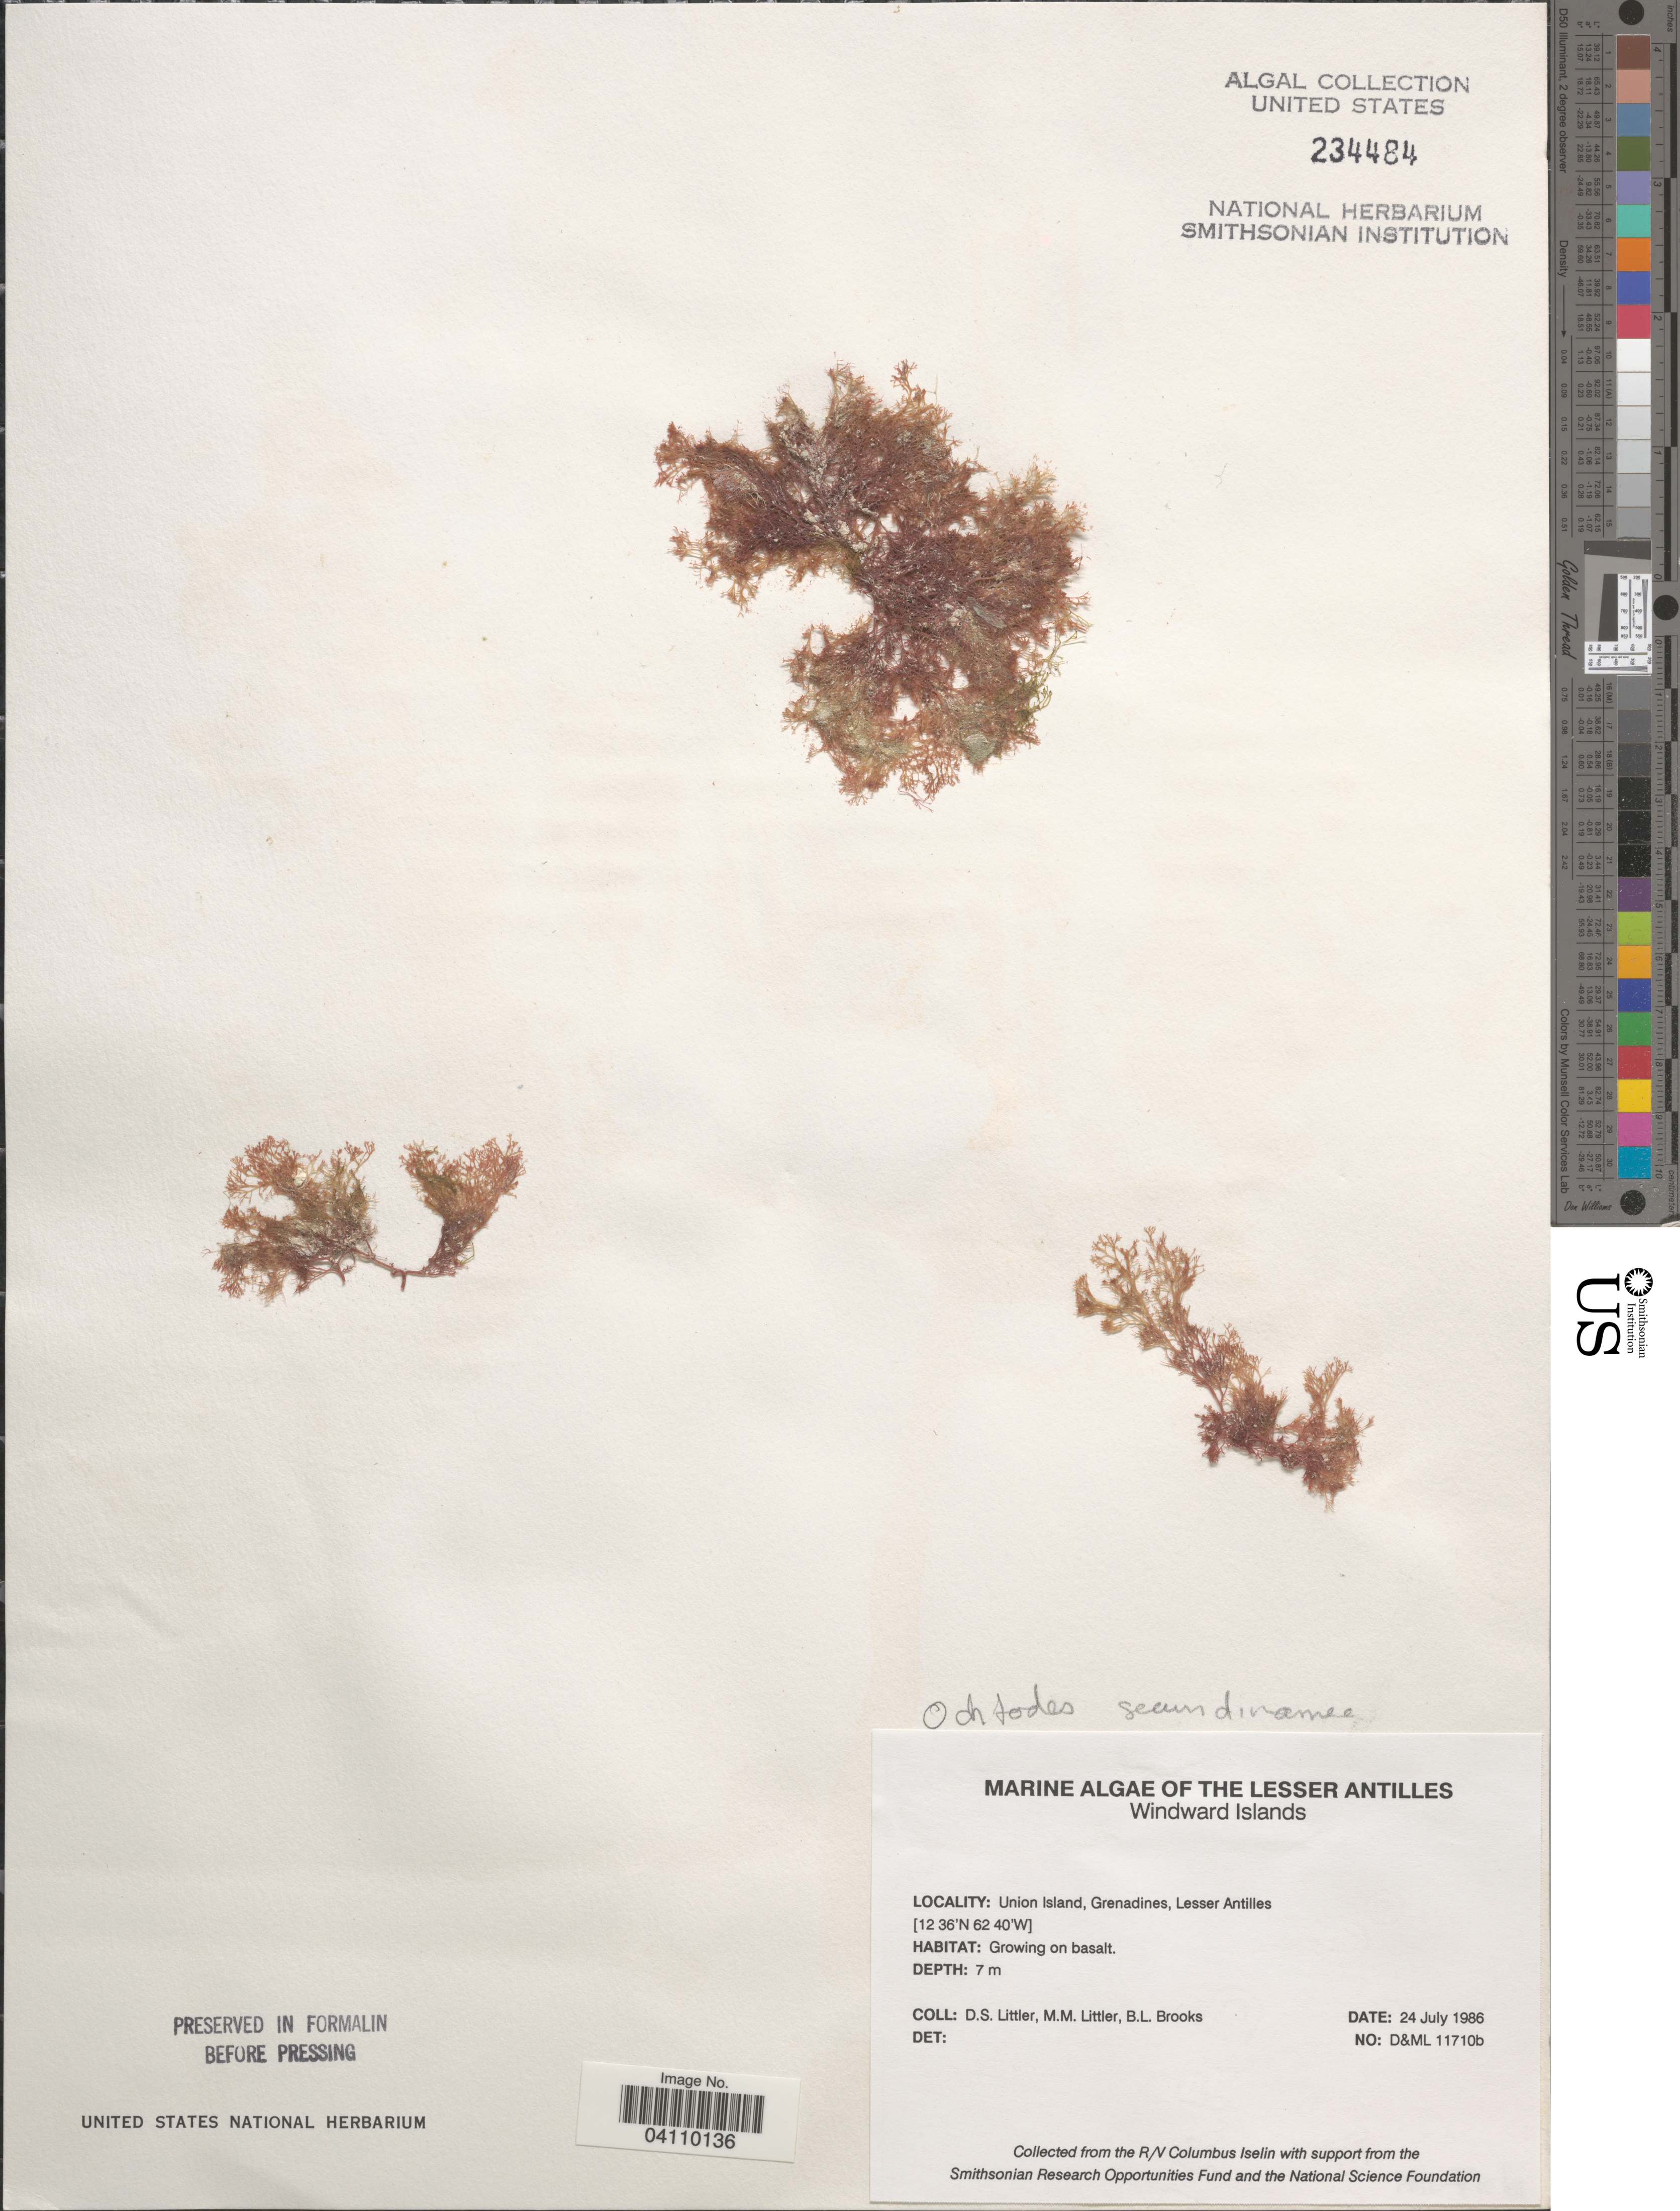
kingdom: Plantae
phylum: Rhodophyta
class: Florideophyceae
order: Gigartinales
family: Rhizophyllidaceae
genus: Ochtodes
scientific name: Ochtodes secundiramea, ined.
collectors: D. S. Littler & B. Brooks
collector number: D&ML11710b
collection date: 1986-07-24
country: St. Vincent - Grenadines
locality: The Lesser Antilles. Windward Islands. Union Island, Grenadines.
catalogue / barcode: US 234484